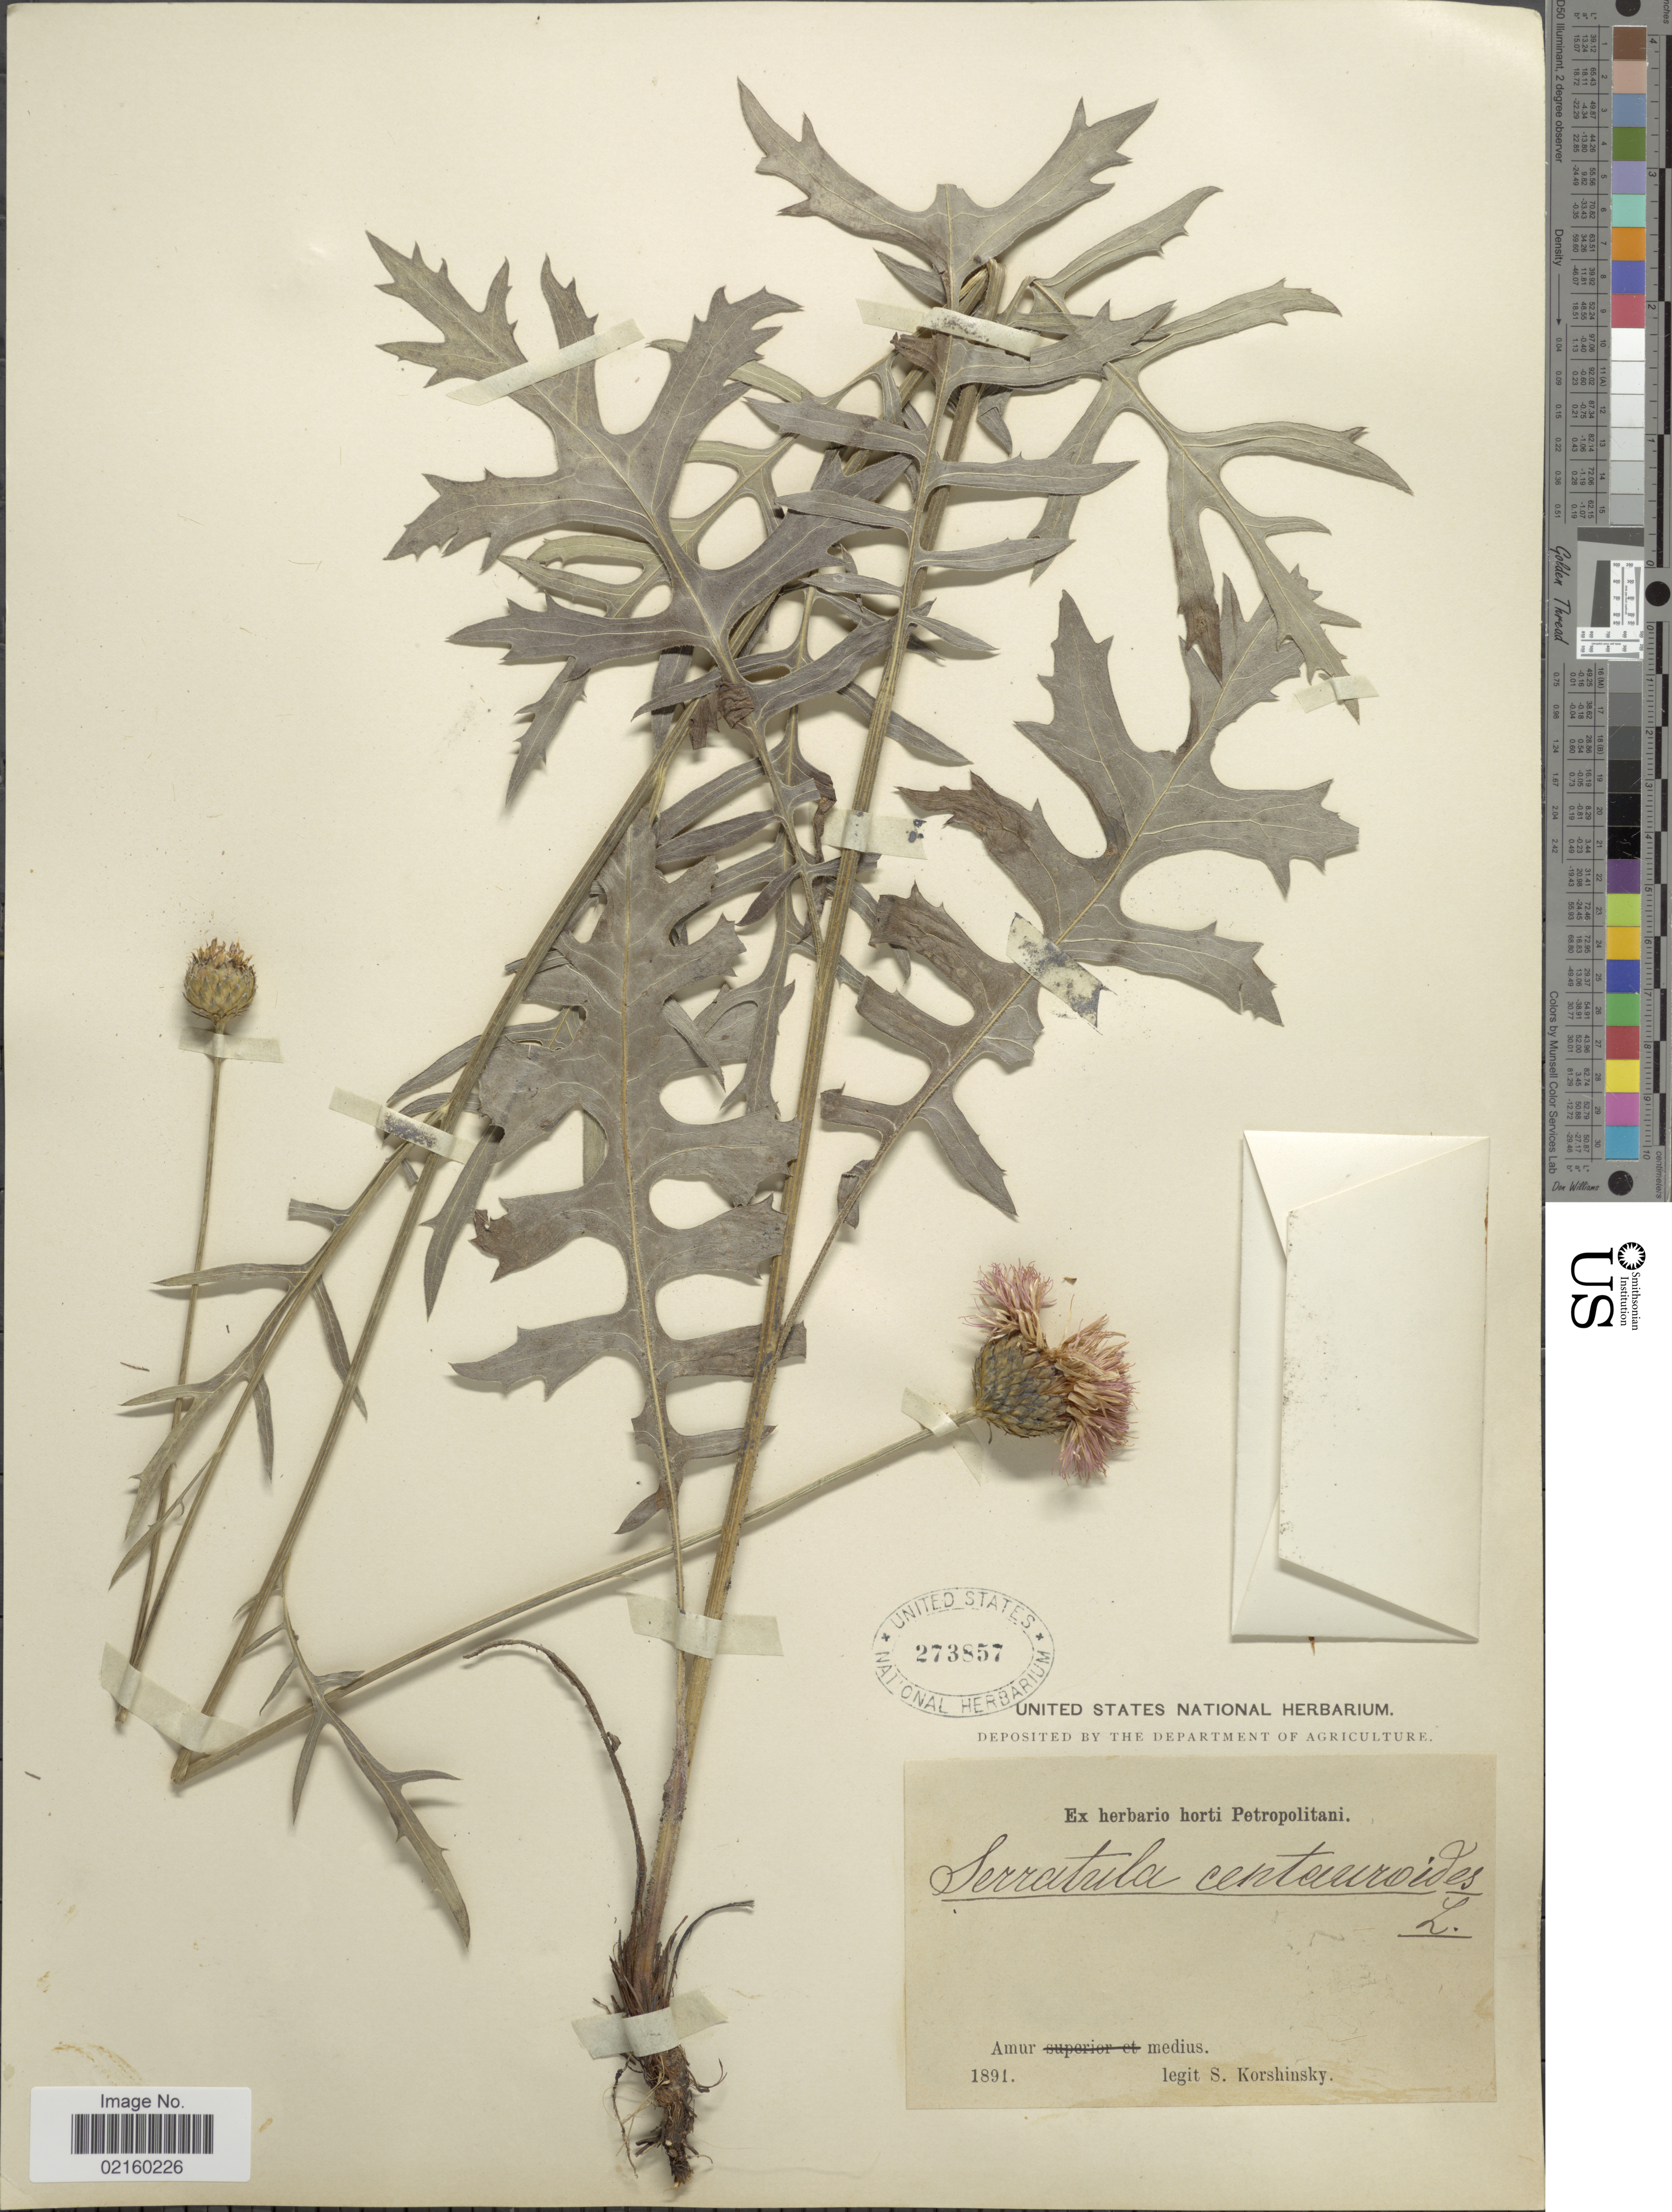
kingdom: Plantae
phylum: Tracheophyta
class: Magnoliopsida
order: Asterales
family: Asteraceae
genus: Serratula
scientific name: Serratula centauroides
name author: L.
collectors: S. I. Korshinsky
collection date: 1891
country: Russian Federation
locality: Amur medius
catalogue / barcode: US 273857